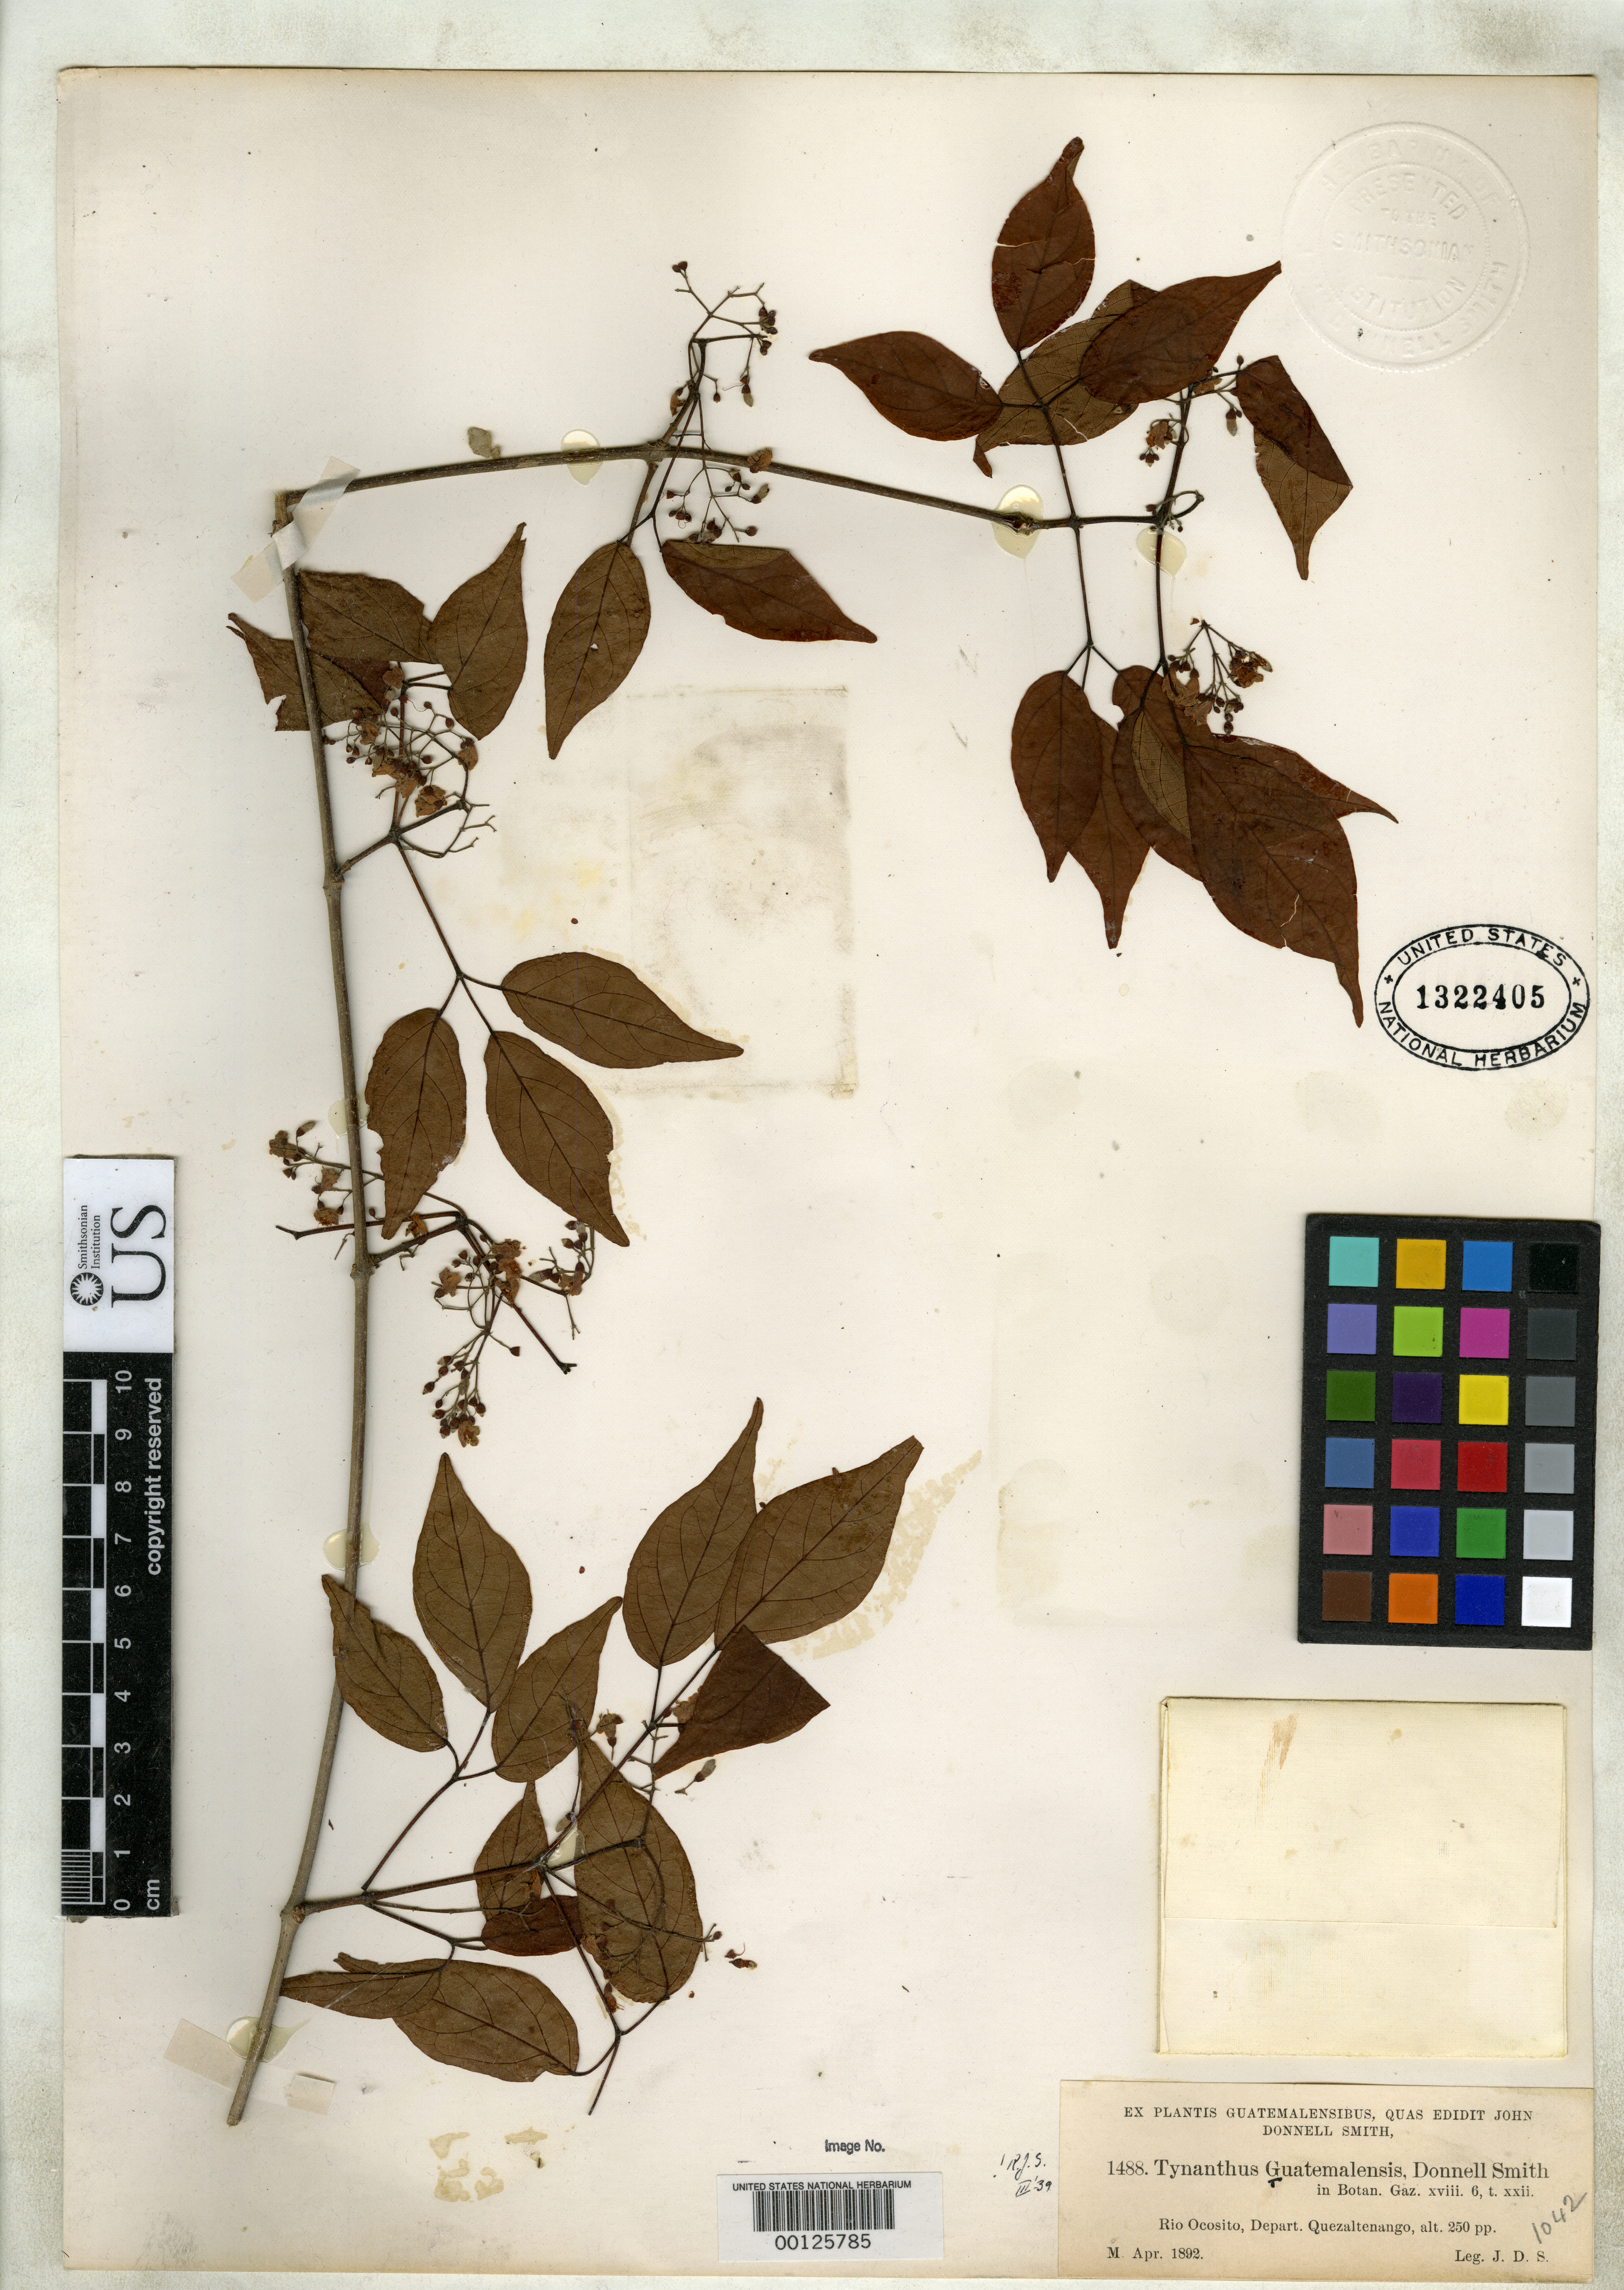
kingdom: Plantae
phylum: Tracheophyta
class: Magnoliopsida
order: Lamiales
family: Bignoniaceae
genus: Tynnanthus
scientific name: Tynnanthus guatemalensis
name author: Donn. Sm.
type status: Holotype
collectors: J. Donnell Smith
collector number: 1488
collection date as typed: Apr 1892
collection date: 1892-04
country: Guatemala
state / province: Quetzaltenango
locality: Banks of Rio Ocosito.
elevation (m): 76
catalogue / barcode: US 1322405